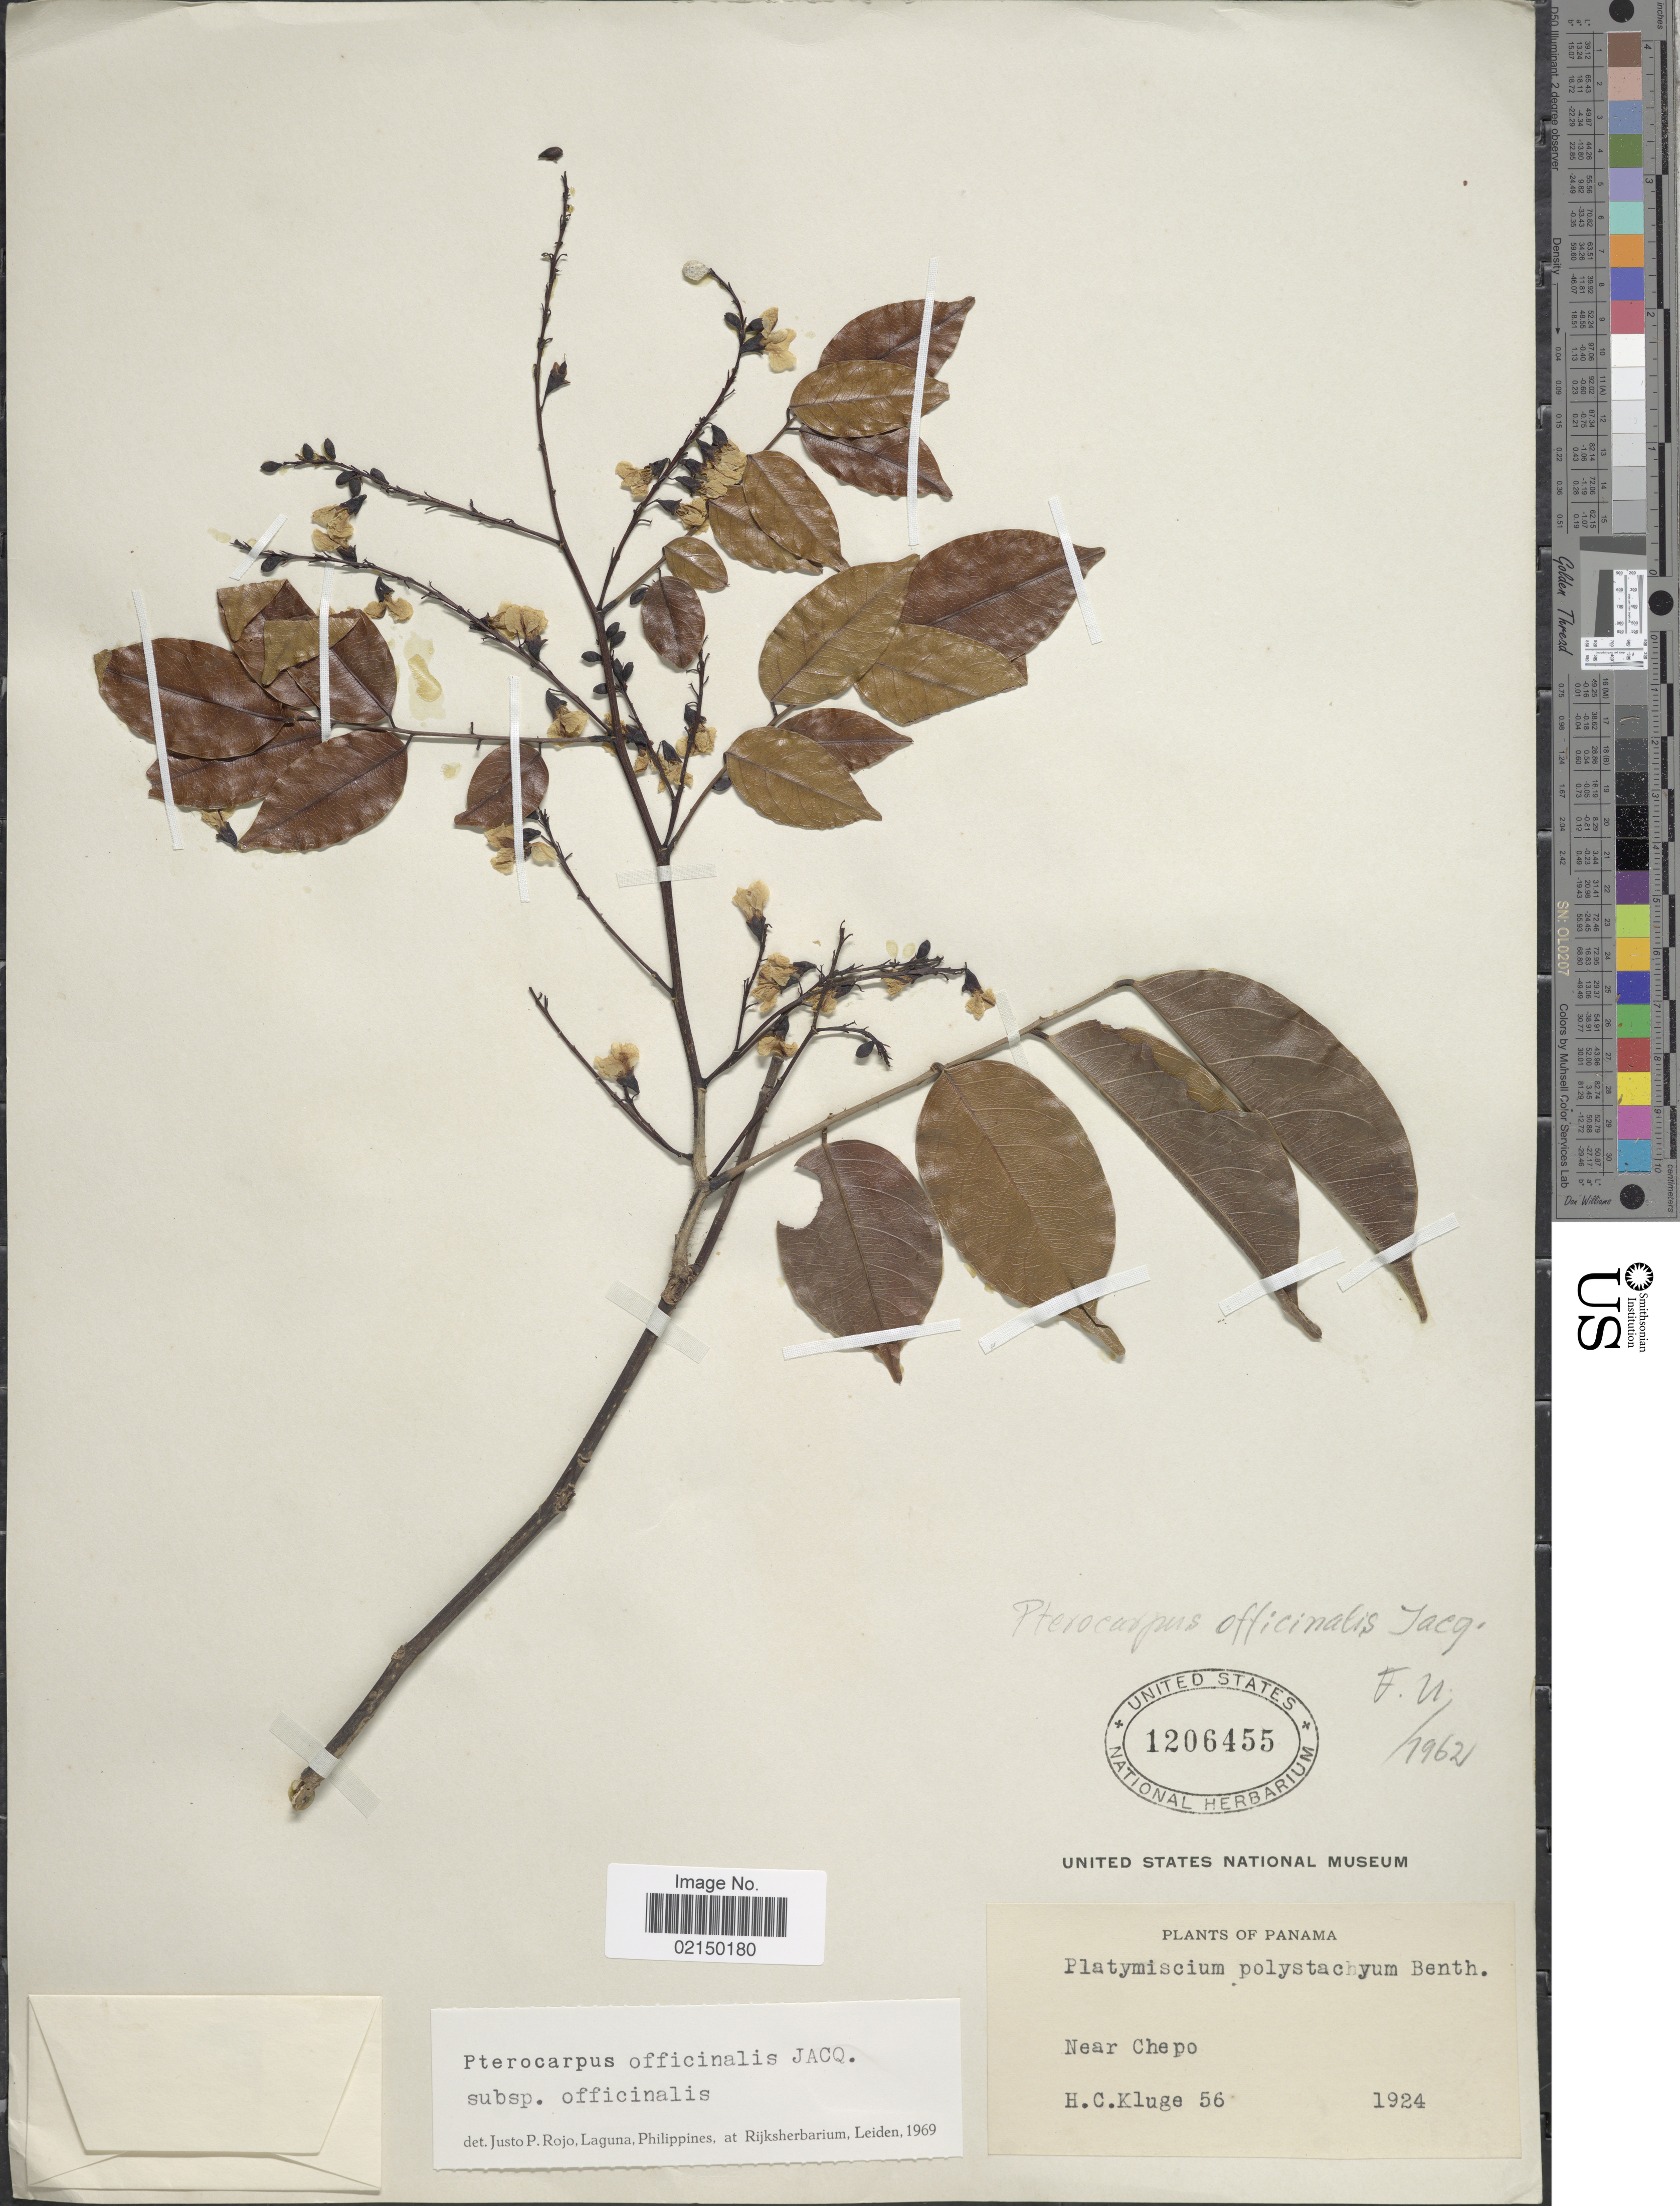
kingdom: Plantae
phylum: Tracheophyta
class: Magnoliopsida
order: Fabales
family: Fabaceae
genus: Pterocarpus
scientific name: Pterocarpus officinalis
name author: Jacq.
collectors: H. C. Kluge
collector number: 56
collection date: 1924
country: Panama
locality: Near Chepo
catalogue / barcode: US 1206455